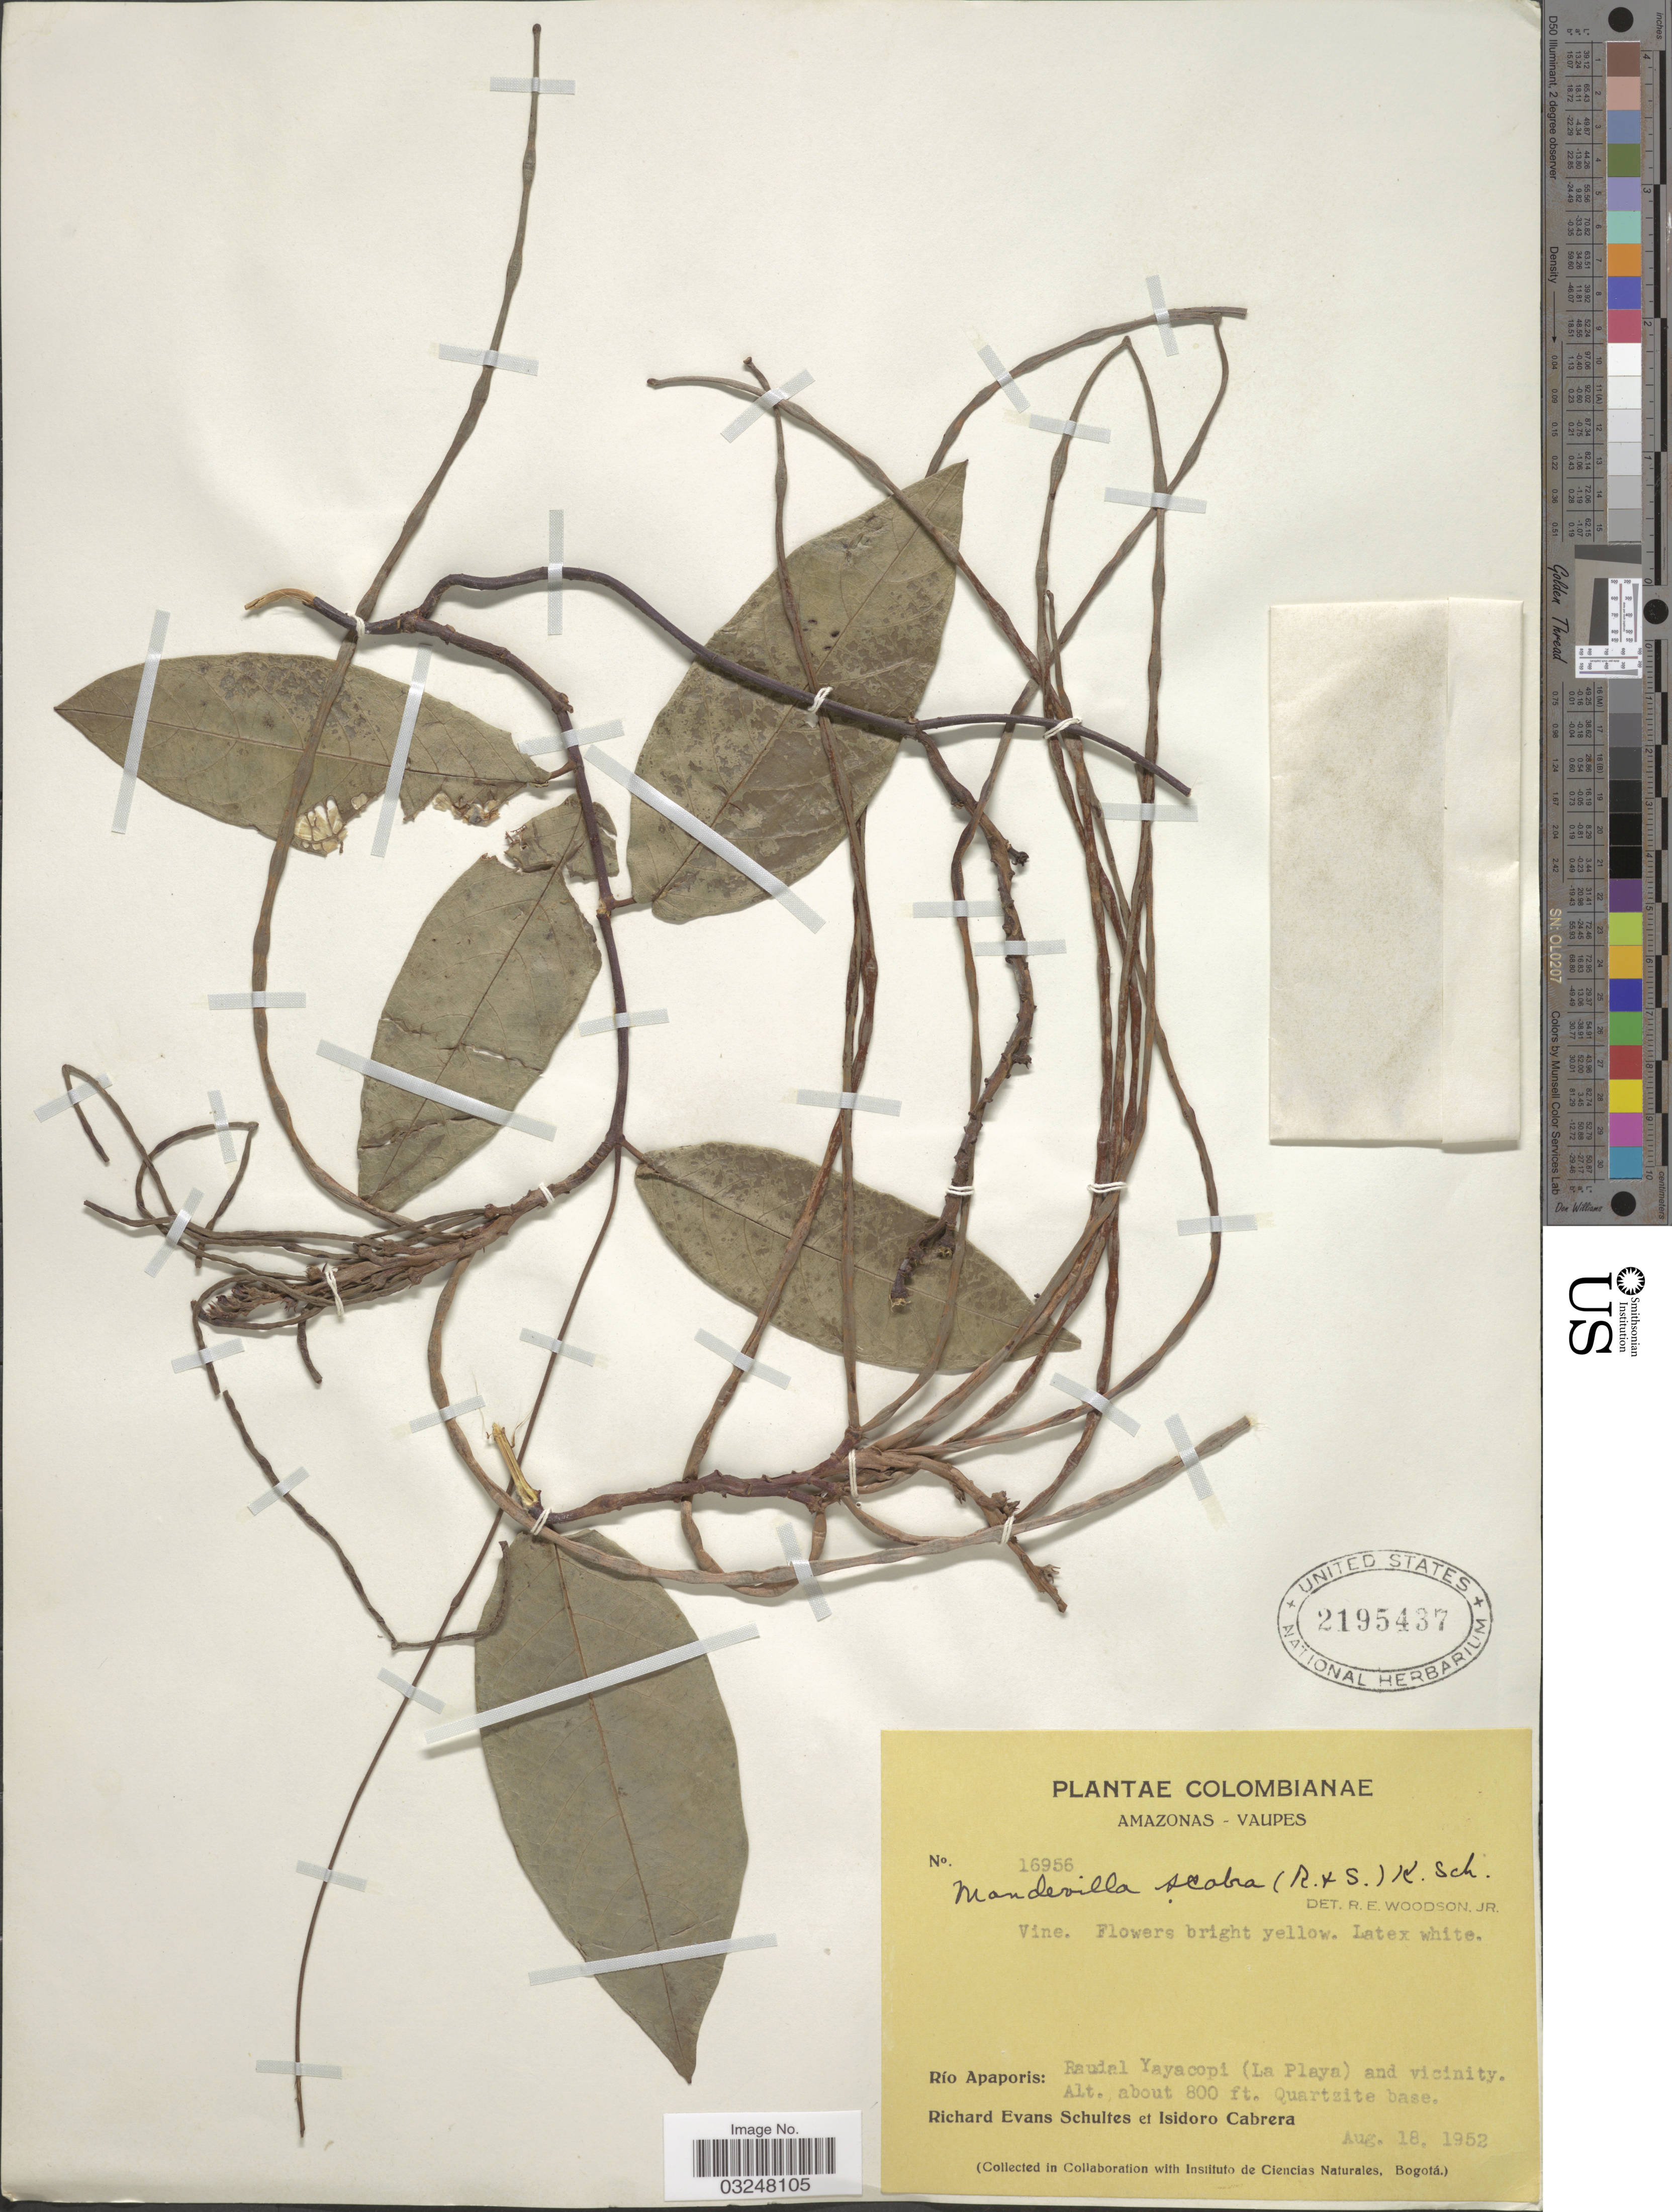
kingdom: Plantae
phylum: Tracheophyta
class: Magnoliopsida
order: Gentianales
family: Apocynaceae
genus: Mandevilla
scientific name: Mandevilla scabra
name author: (Hoffmanns. ex Roem. & Schult.) K. Schum.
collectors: R. E. Schultes & I. Cabrera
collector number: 16956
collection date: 1952-08-18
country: Colombia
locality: Amazonas-Vaupes. Río Apaporis: Raudal Yayacopi (La Playa) and vicinity.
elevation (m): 244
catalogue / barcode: US 2195437